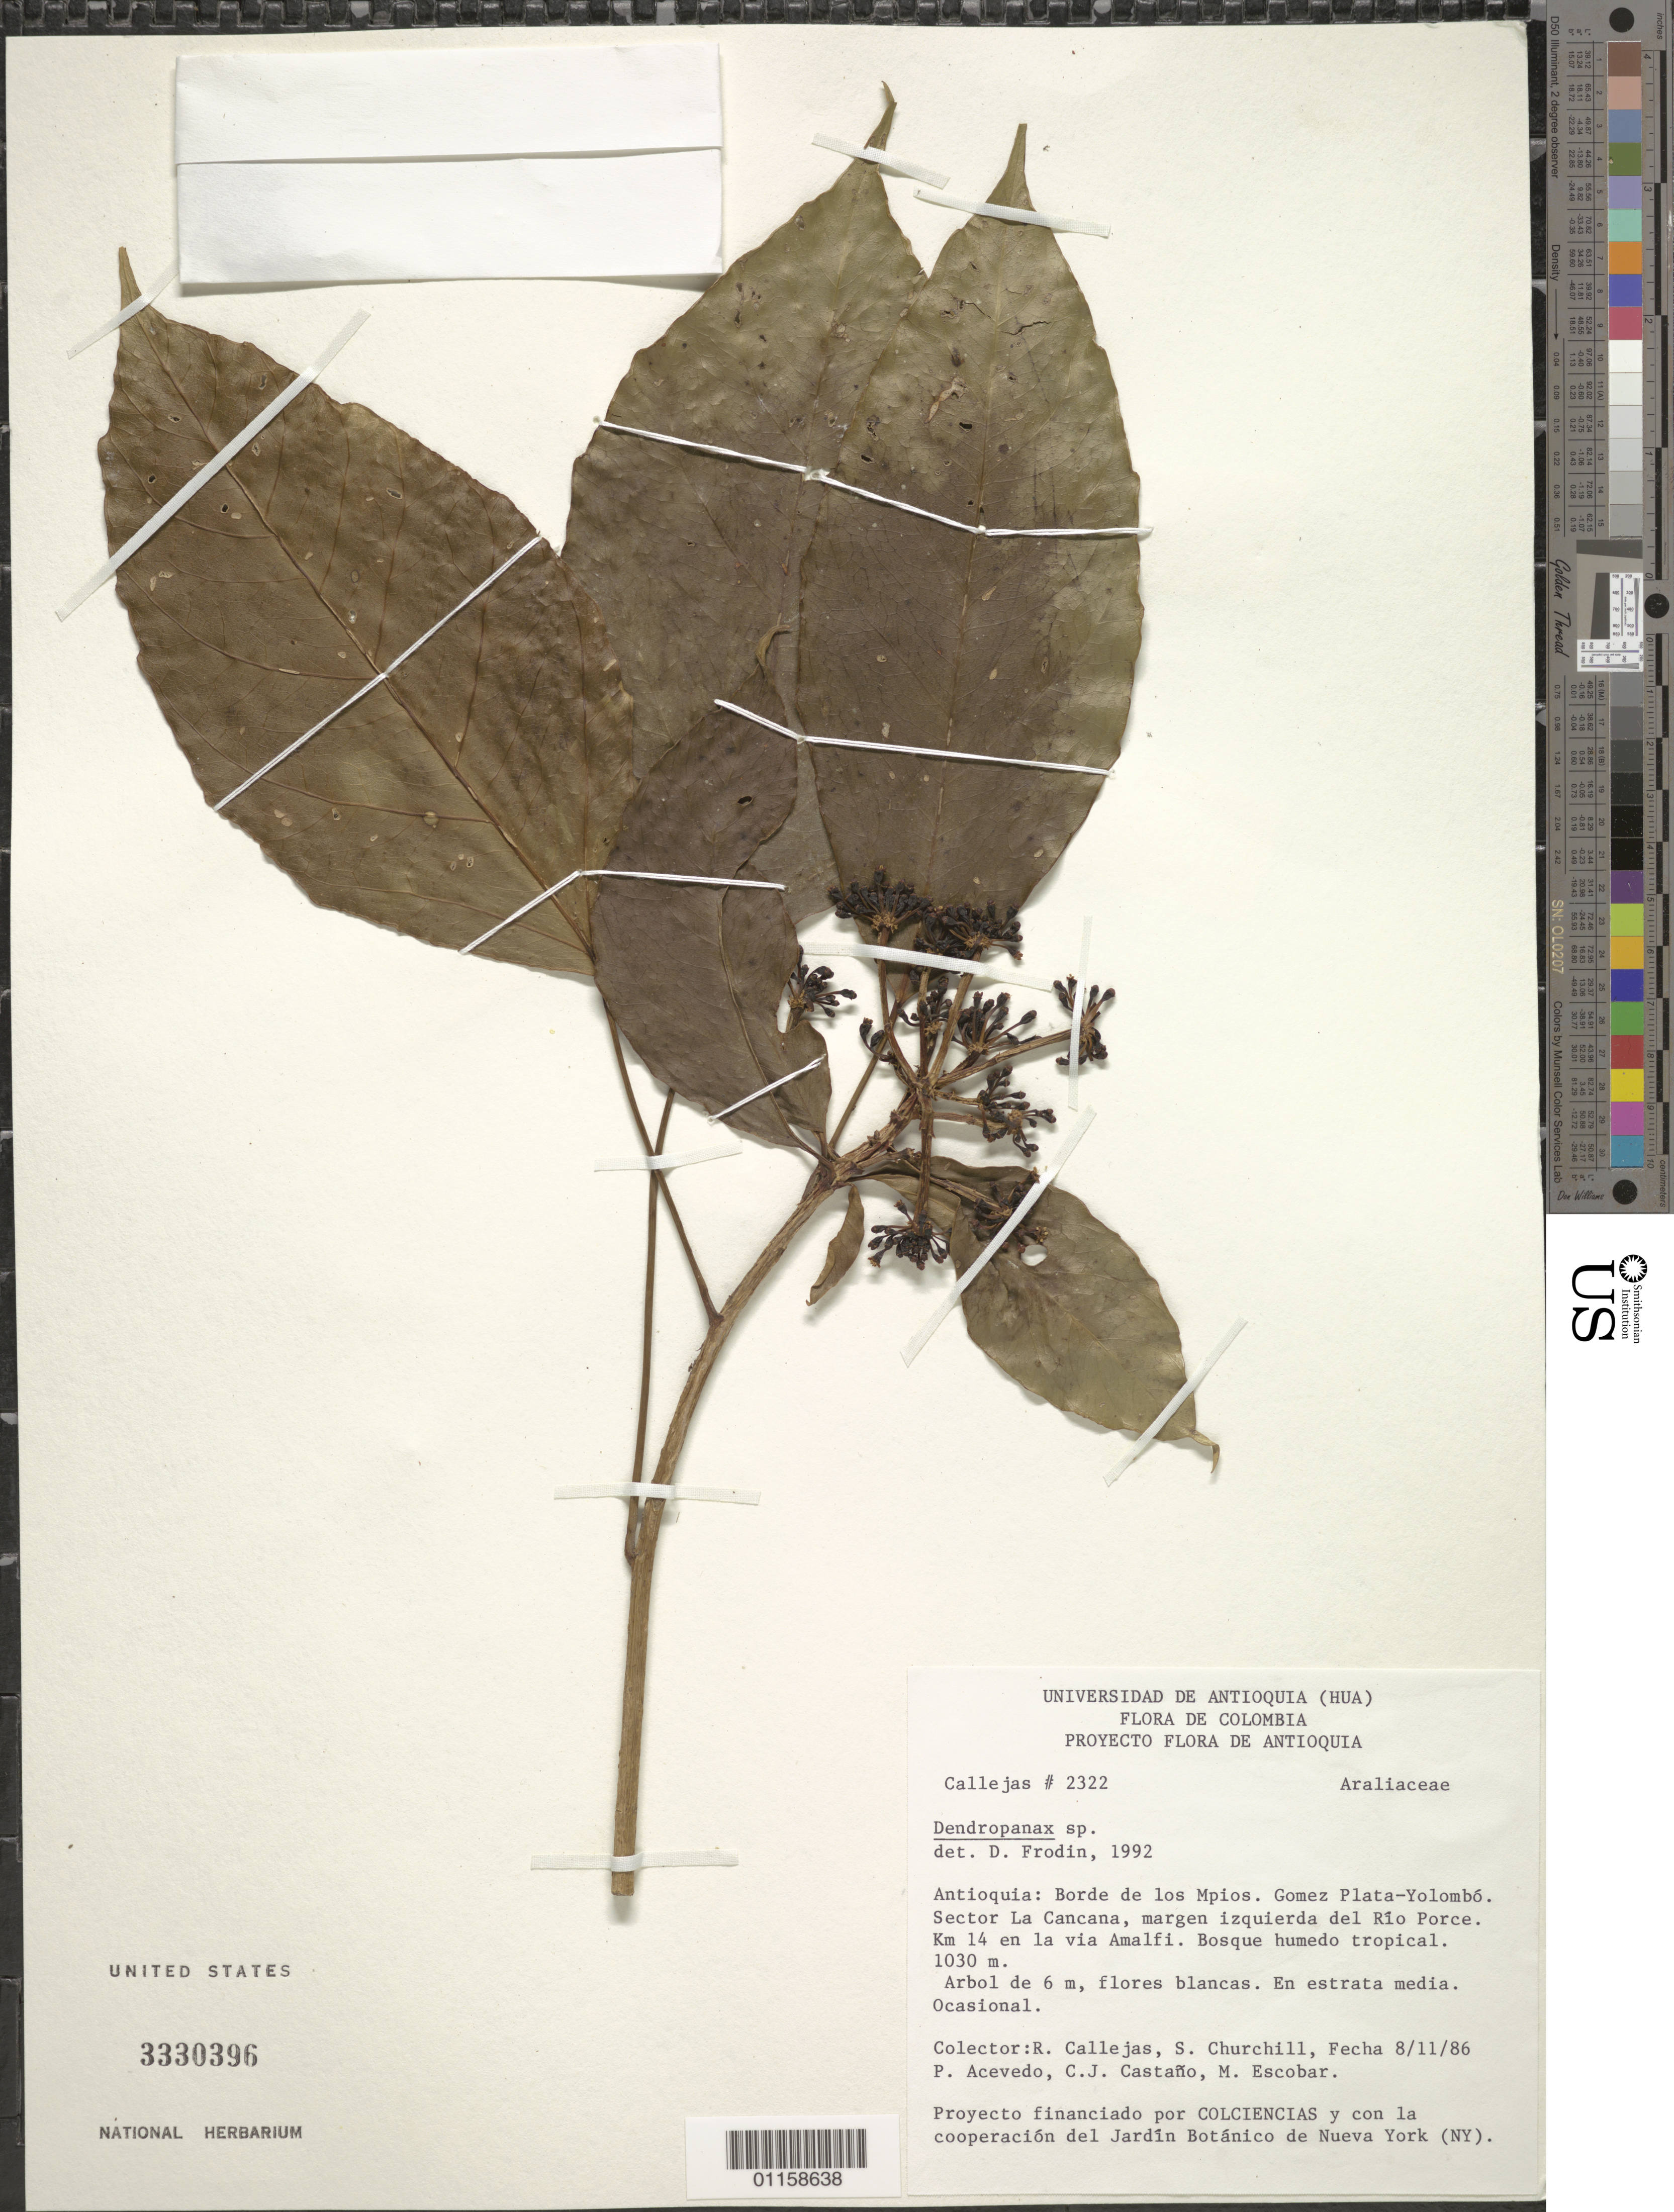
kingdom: Plantae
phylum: Tracheophyta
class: Magnoliopsida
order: Apiales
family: Araliaceae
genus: Dendropanax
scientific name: Dendropanax sp.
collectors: R. Callejas, S. Churchill, P. Acevedo-Rodr., C. Castano & M. Escobar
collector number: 2322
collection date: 1986-11-08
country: Colombia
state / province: Antioquiá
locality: Borde de los Mpios. Gomes Plata-Yolombo. Sector La Cancana, margen izquierda del Rio Porce. Km 14 en la via Amalfi.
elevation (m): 1030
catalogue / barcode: US 3330396